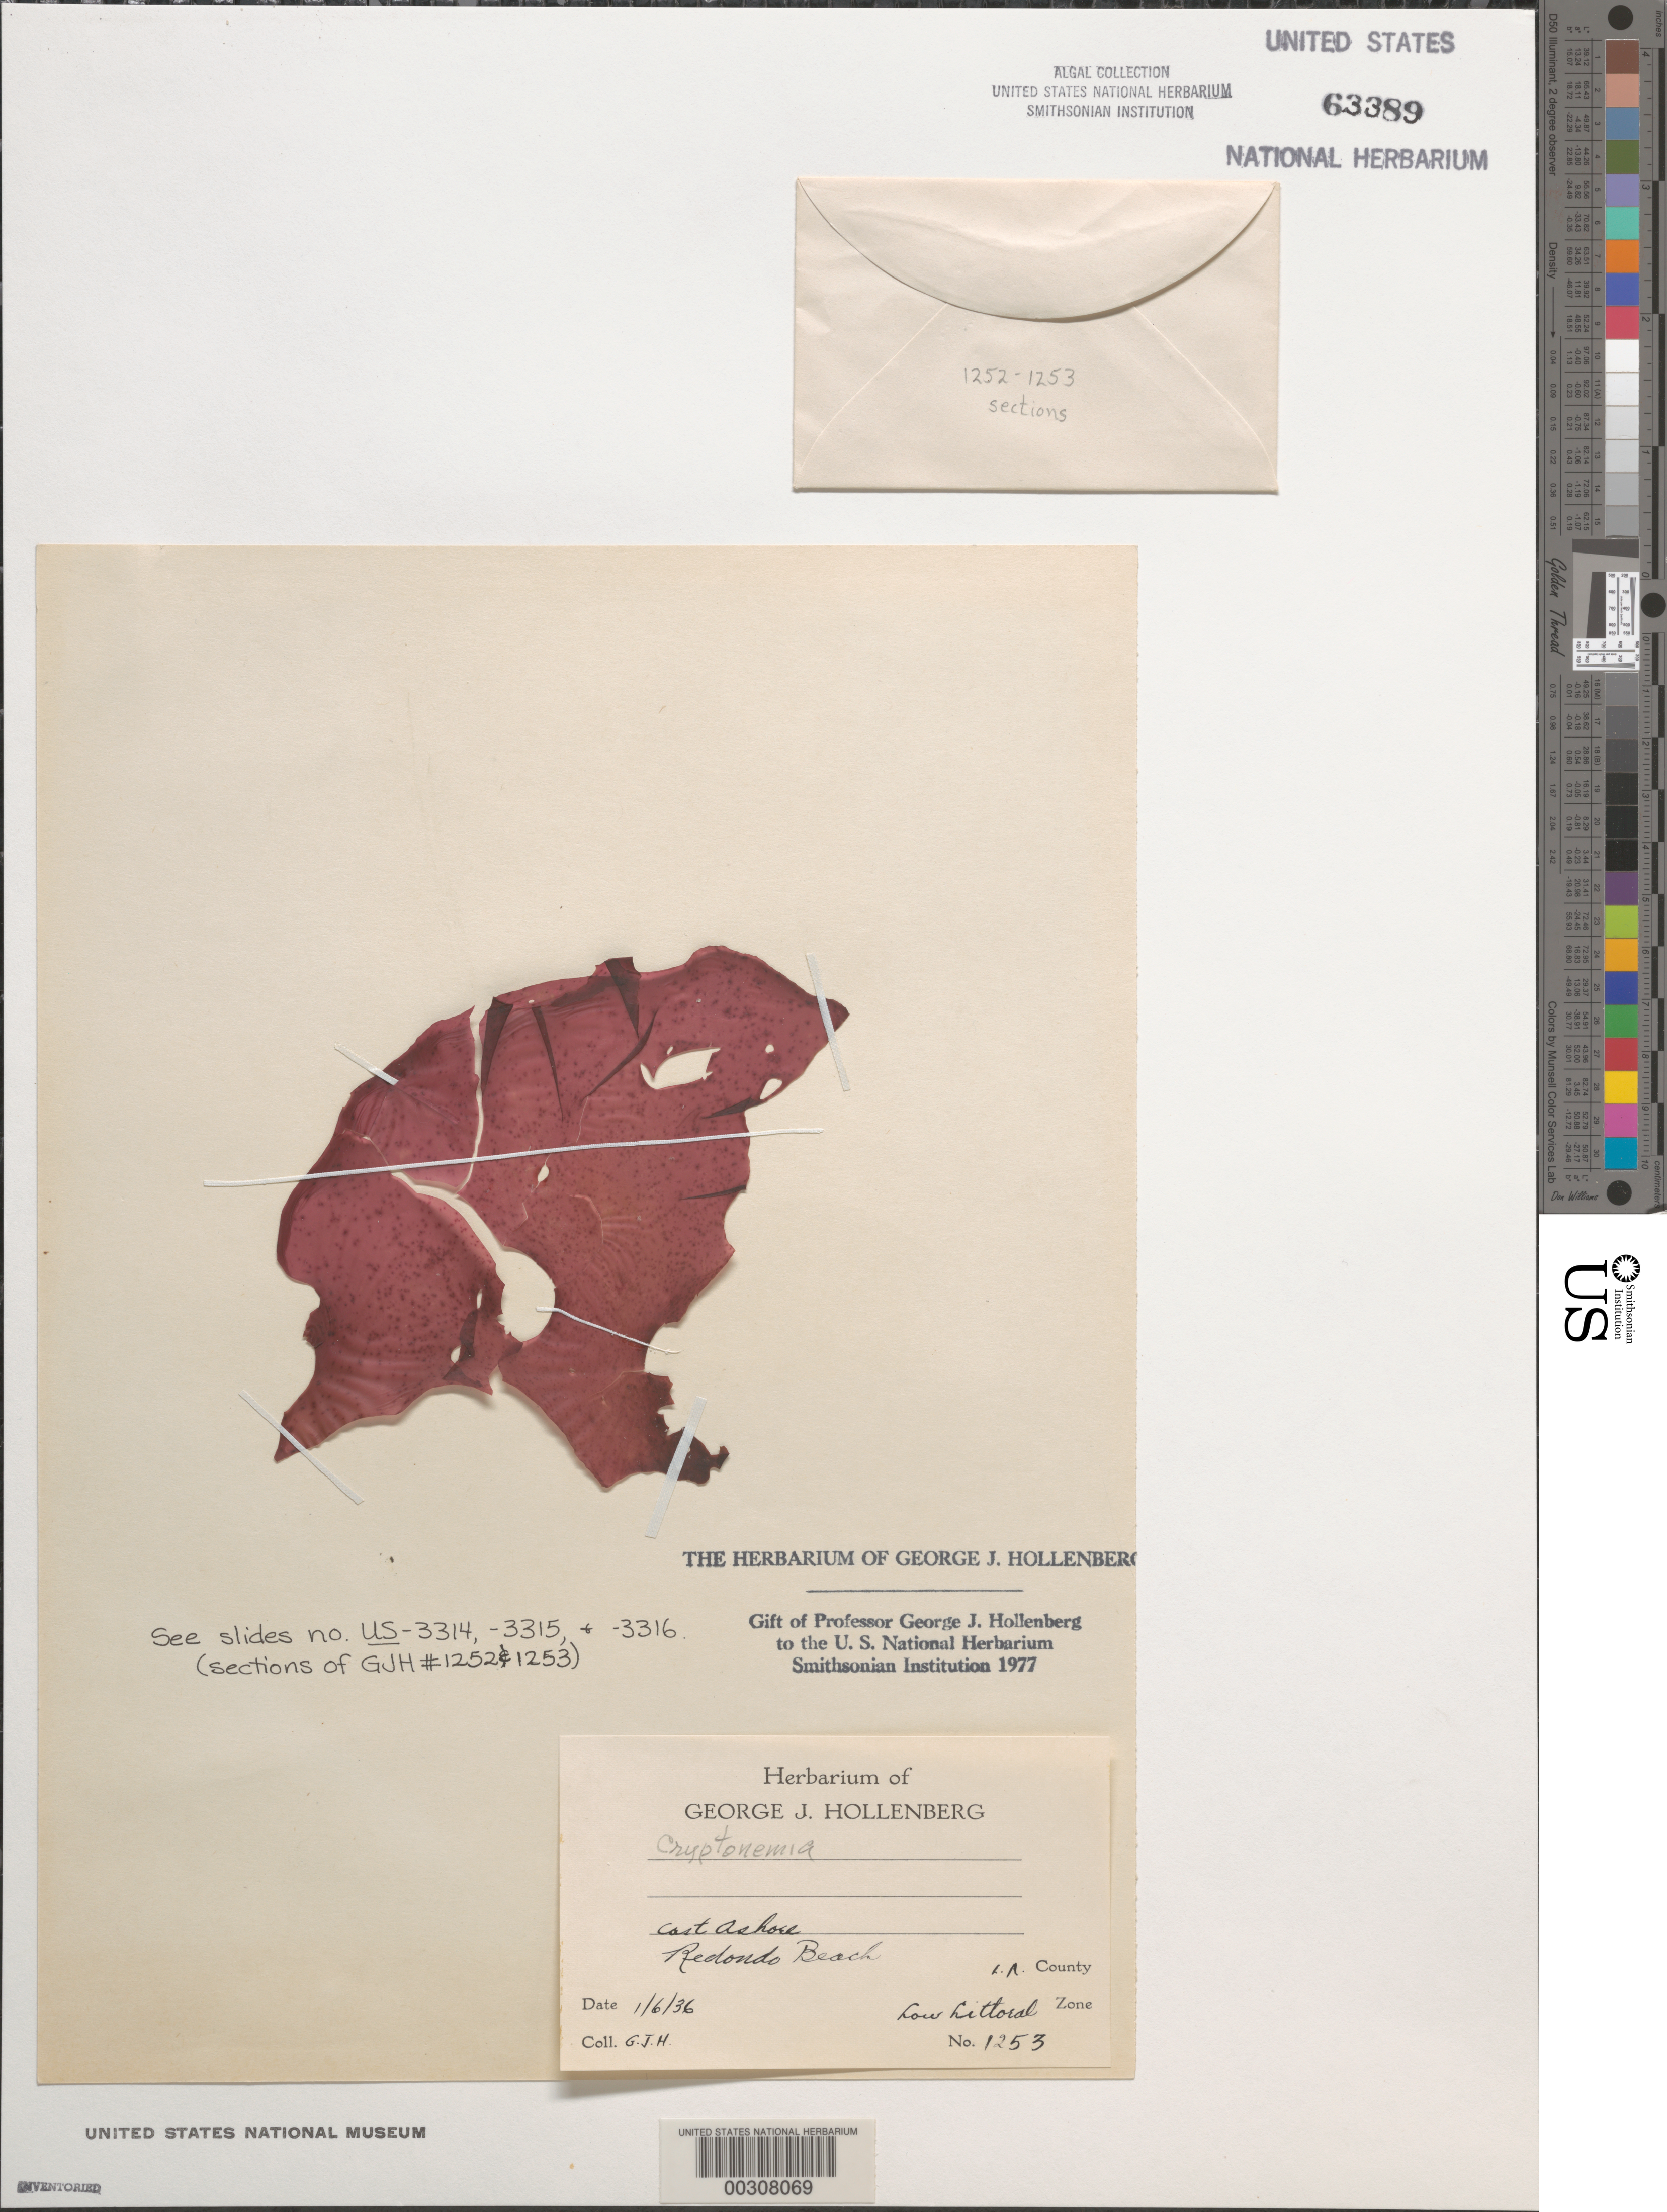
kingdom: Plantae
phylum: Rhodophyta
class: Florideophyceae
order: Halymeniales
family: Halymeniaceae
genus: Cryptonemia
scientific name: Cryptonemia sp.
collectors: G. Hollenberg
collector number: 1253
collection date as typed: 6 Jan 36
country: United States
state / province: California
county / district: Los Angeles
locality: Cast ashore. Redondo Beach. L. A. County. Low Littoral Zone.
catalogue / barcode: US 63389